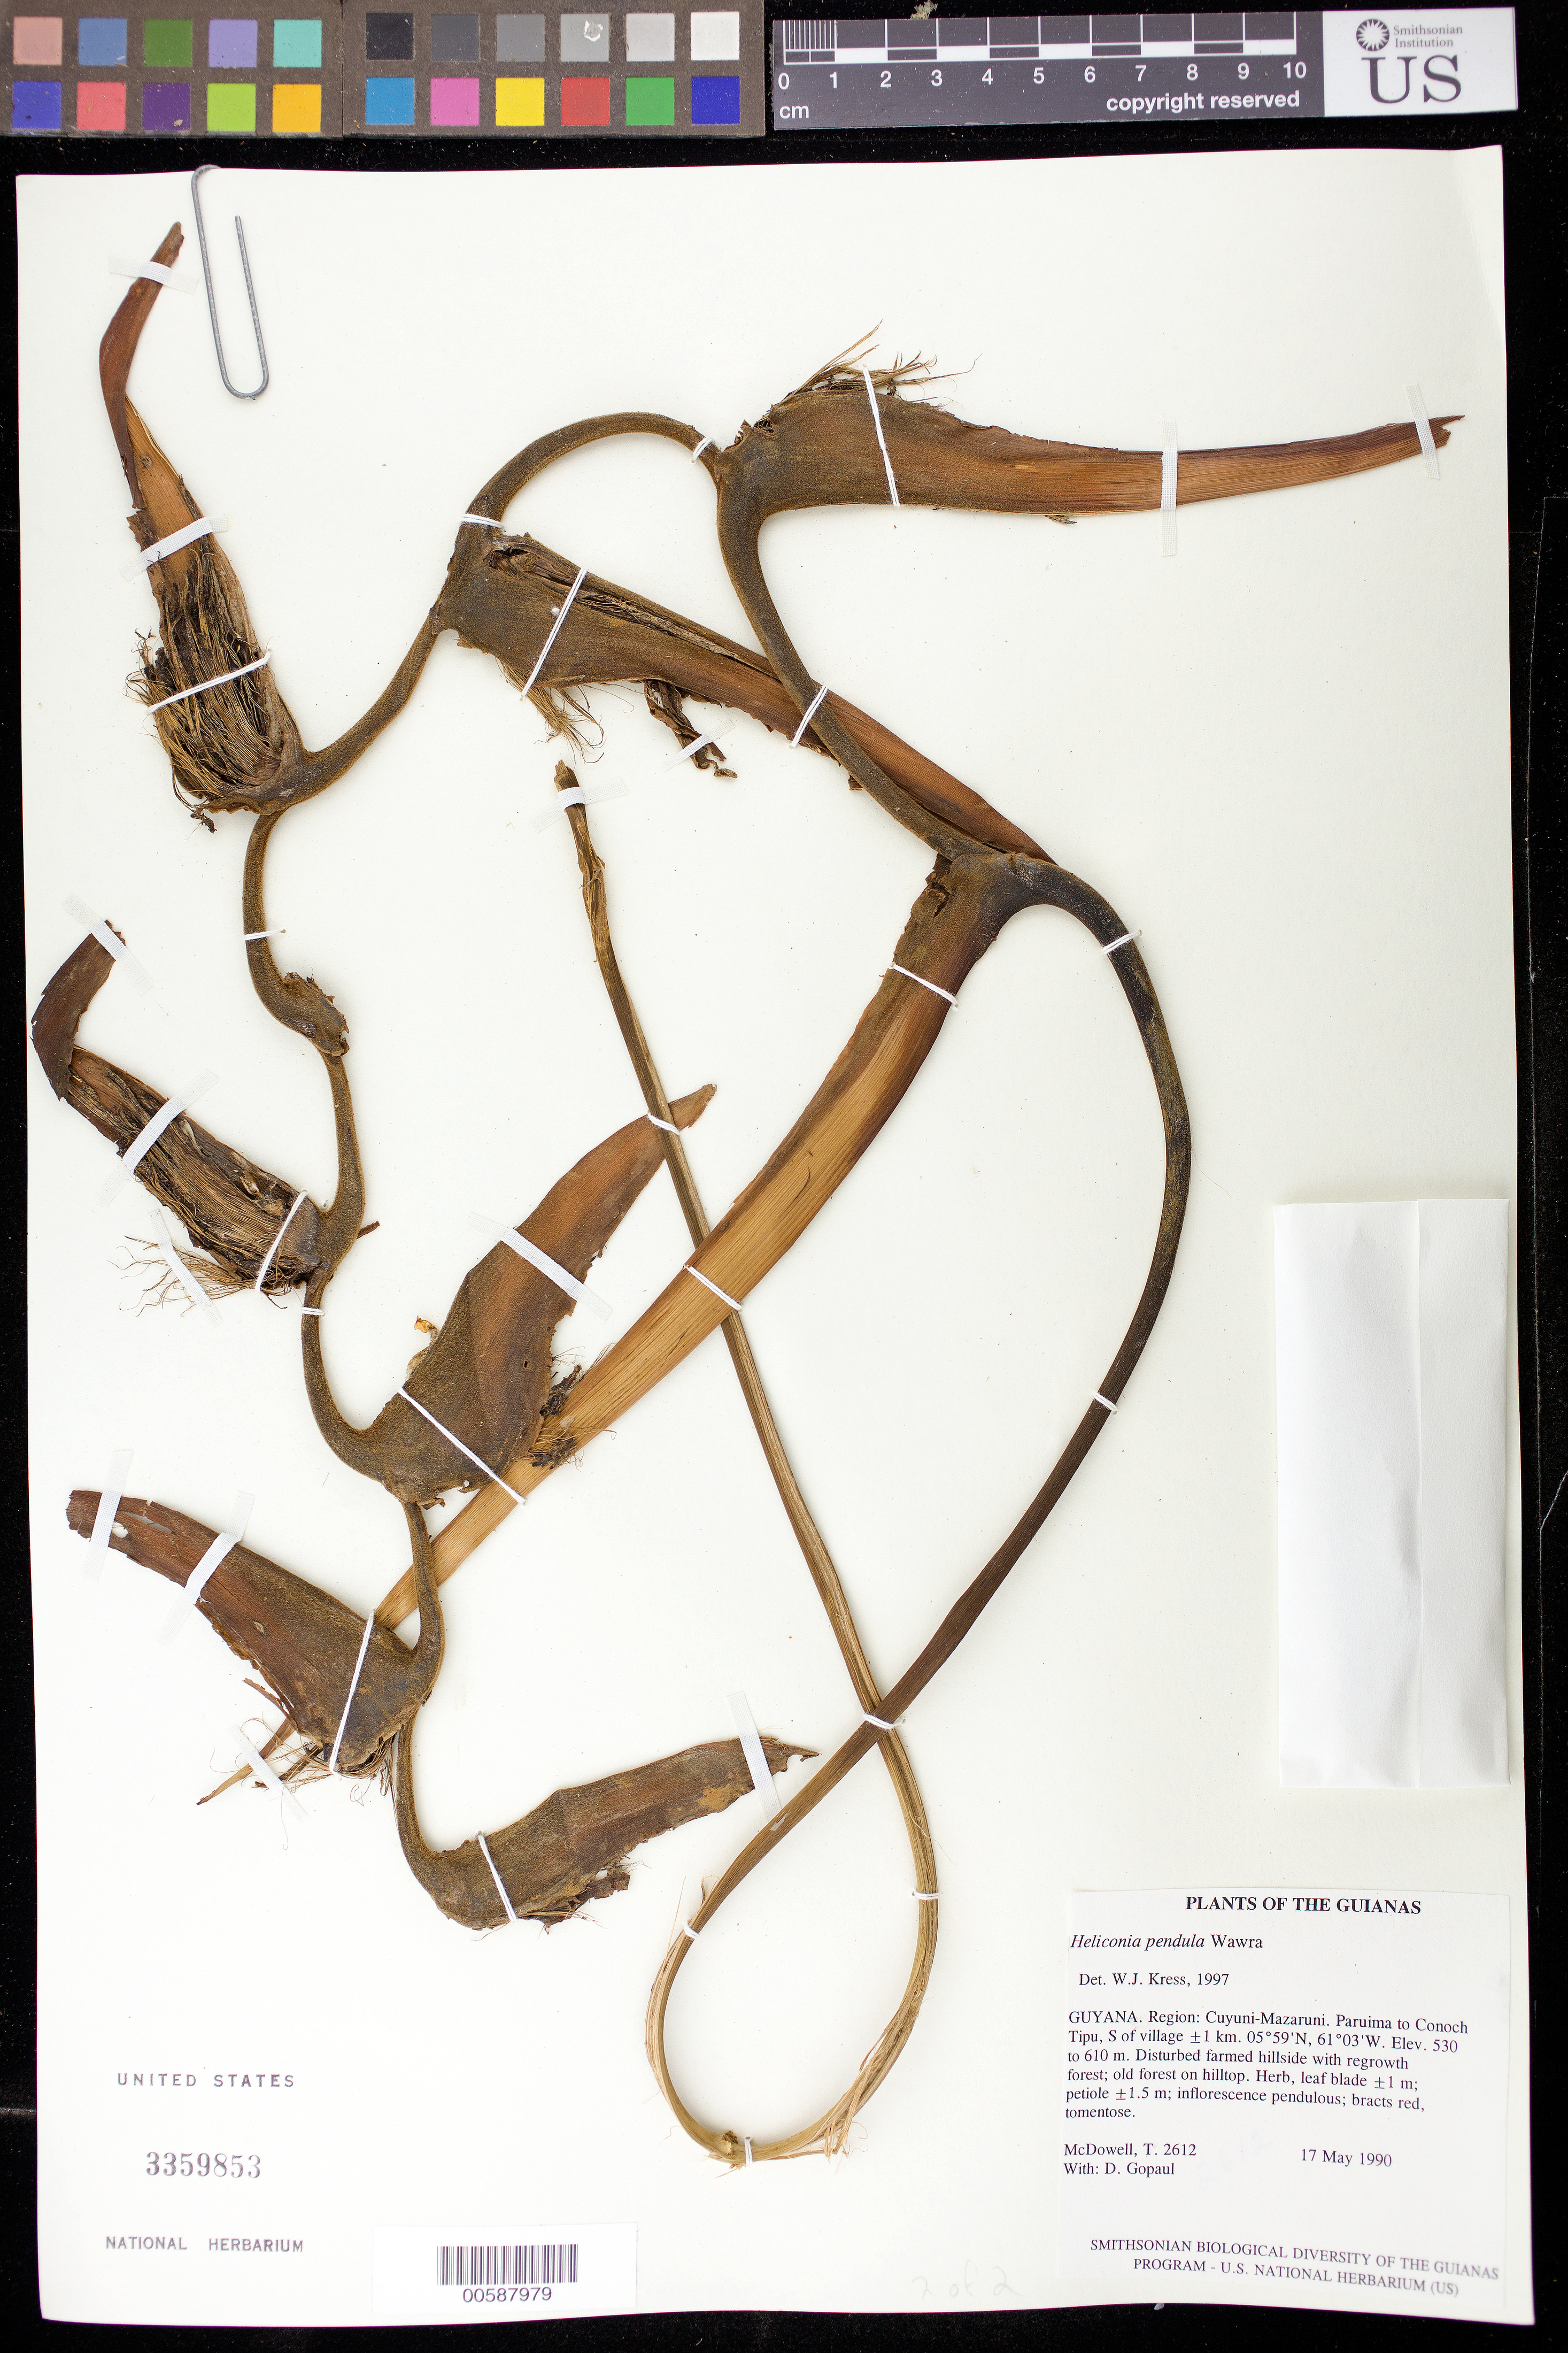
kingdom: Plantae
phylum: Tracheophyta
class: Liliopsida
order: Zingiberales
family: Heliconiaceae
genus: Heliconia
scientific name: Heliconia pendula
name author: Wawra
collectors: T. McDowell & D. Gopaul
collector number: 2612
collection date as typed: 17 May 1990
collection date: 1990-05-17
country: Guyana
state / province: Cuyuni-Mazaruni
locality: Paruima to Conoch Tipu, S of village ±1 km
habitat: Disturbed farmed hillside with regrowth forest; old forest on hilltop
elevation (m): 530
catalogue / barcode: US 3359853